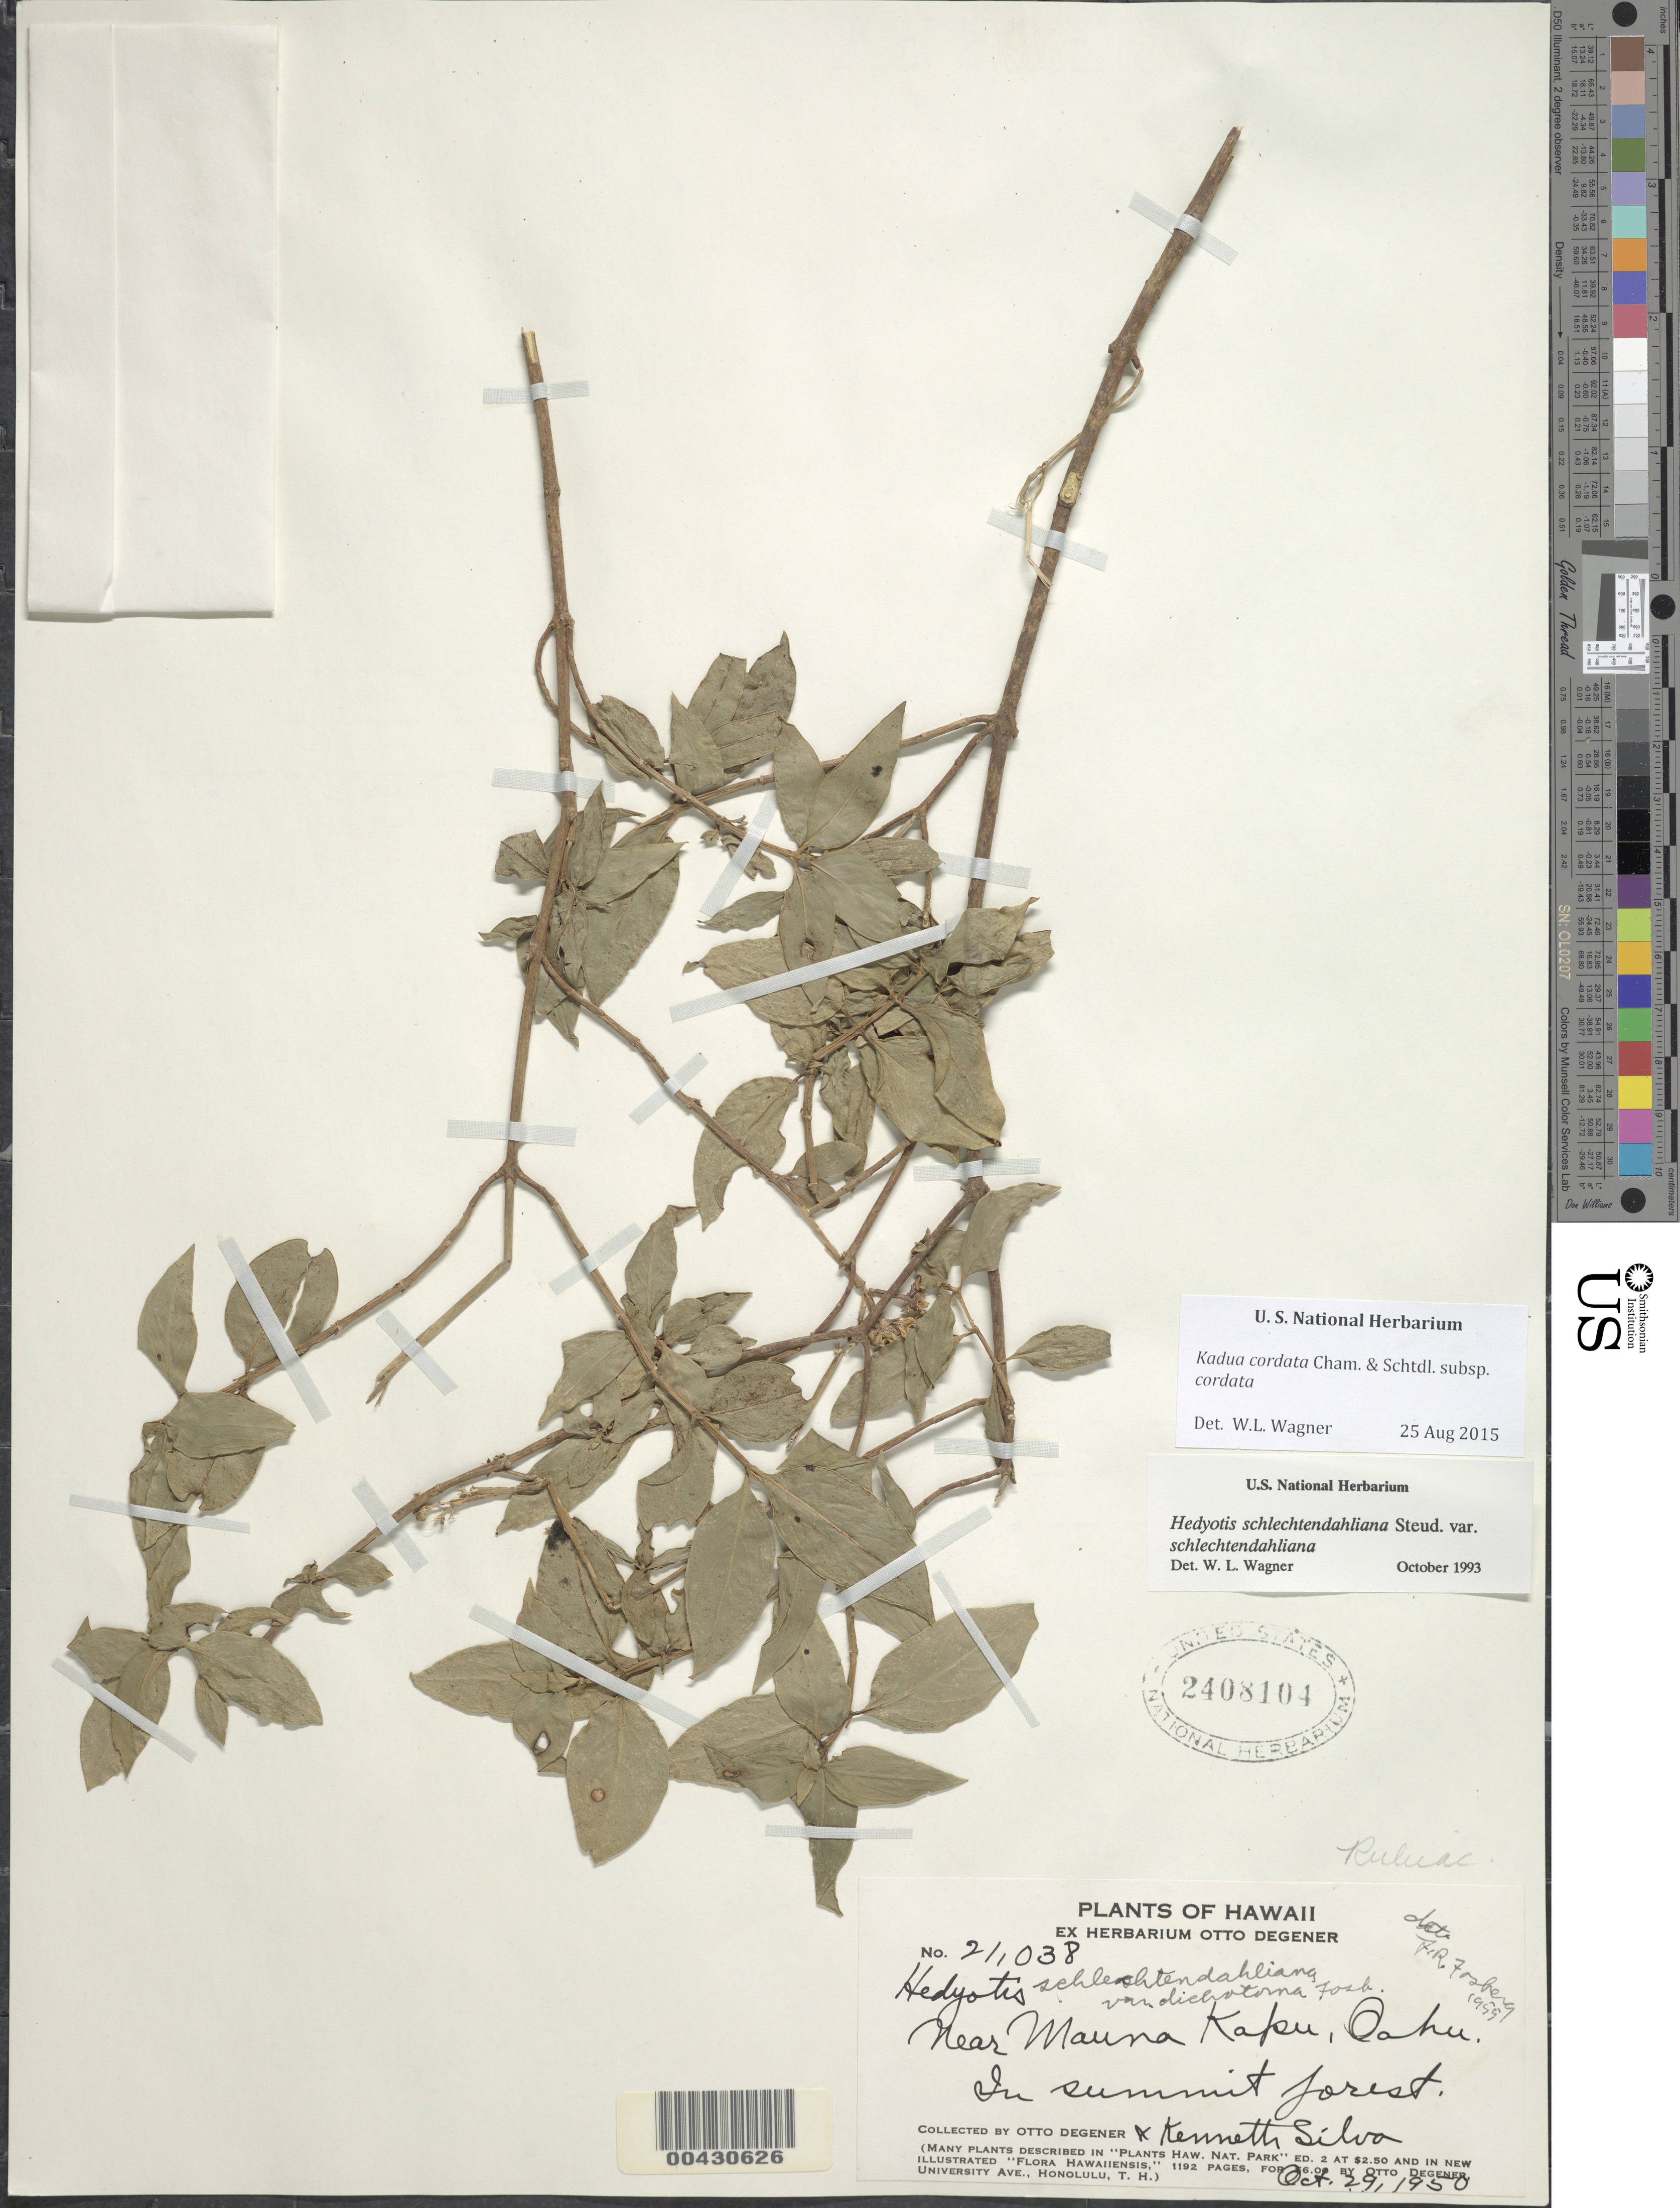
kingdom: Plantae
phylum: Tracheophyta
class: Magnoliopsida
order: Gentianales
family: Rubiaceae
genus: Kadua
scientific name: Kadua cordata subsp. cordata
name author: Cham. & Schltdl.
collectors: O. Degener & K. Silva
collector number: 21038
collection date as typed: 29 Oct 1950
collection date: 1950-10-29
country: United States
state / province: Hawaii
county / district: Honolulu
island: Oahu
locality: Near Mauna Kapu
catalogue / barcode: US 2408104